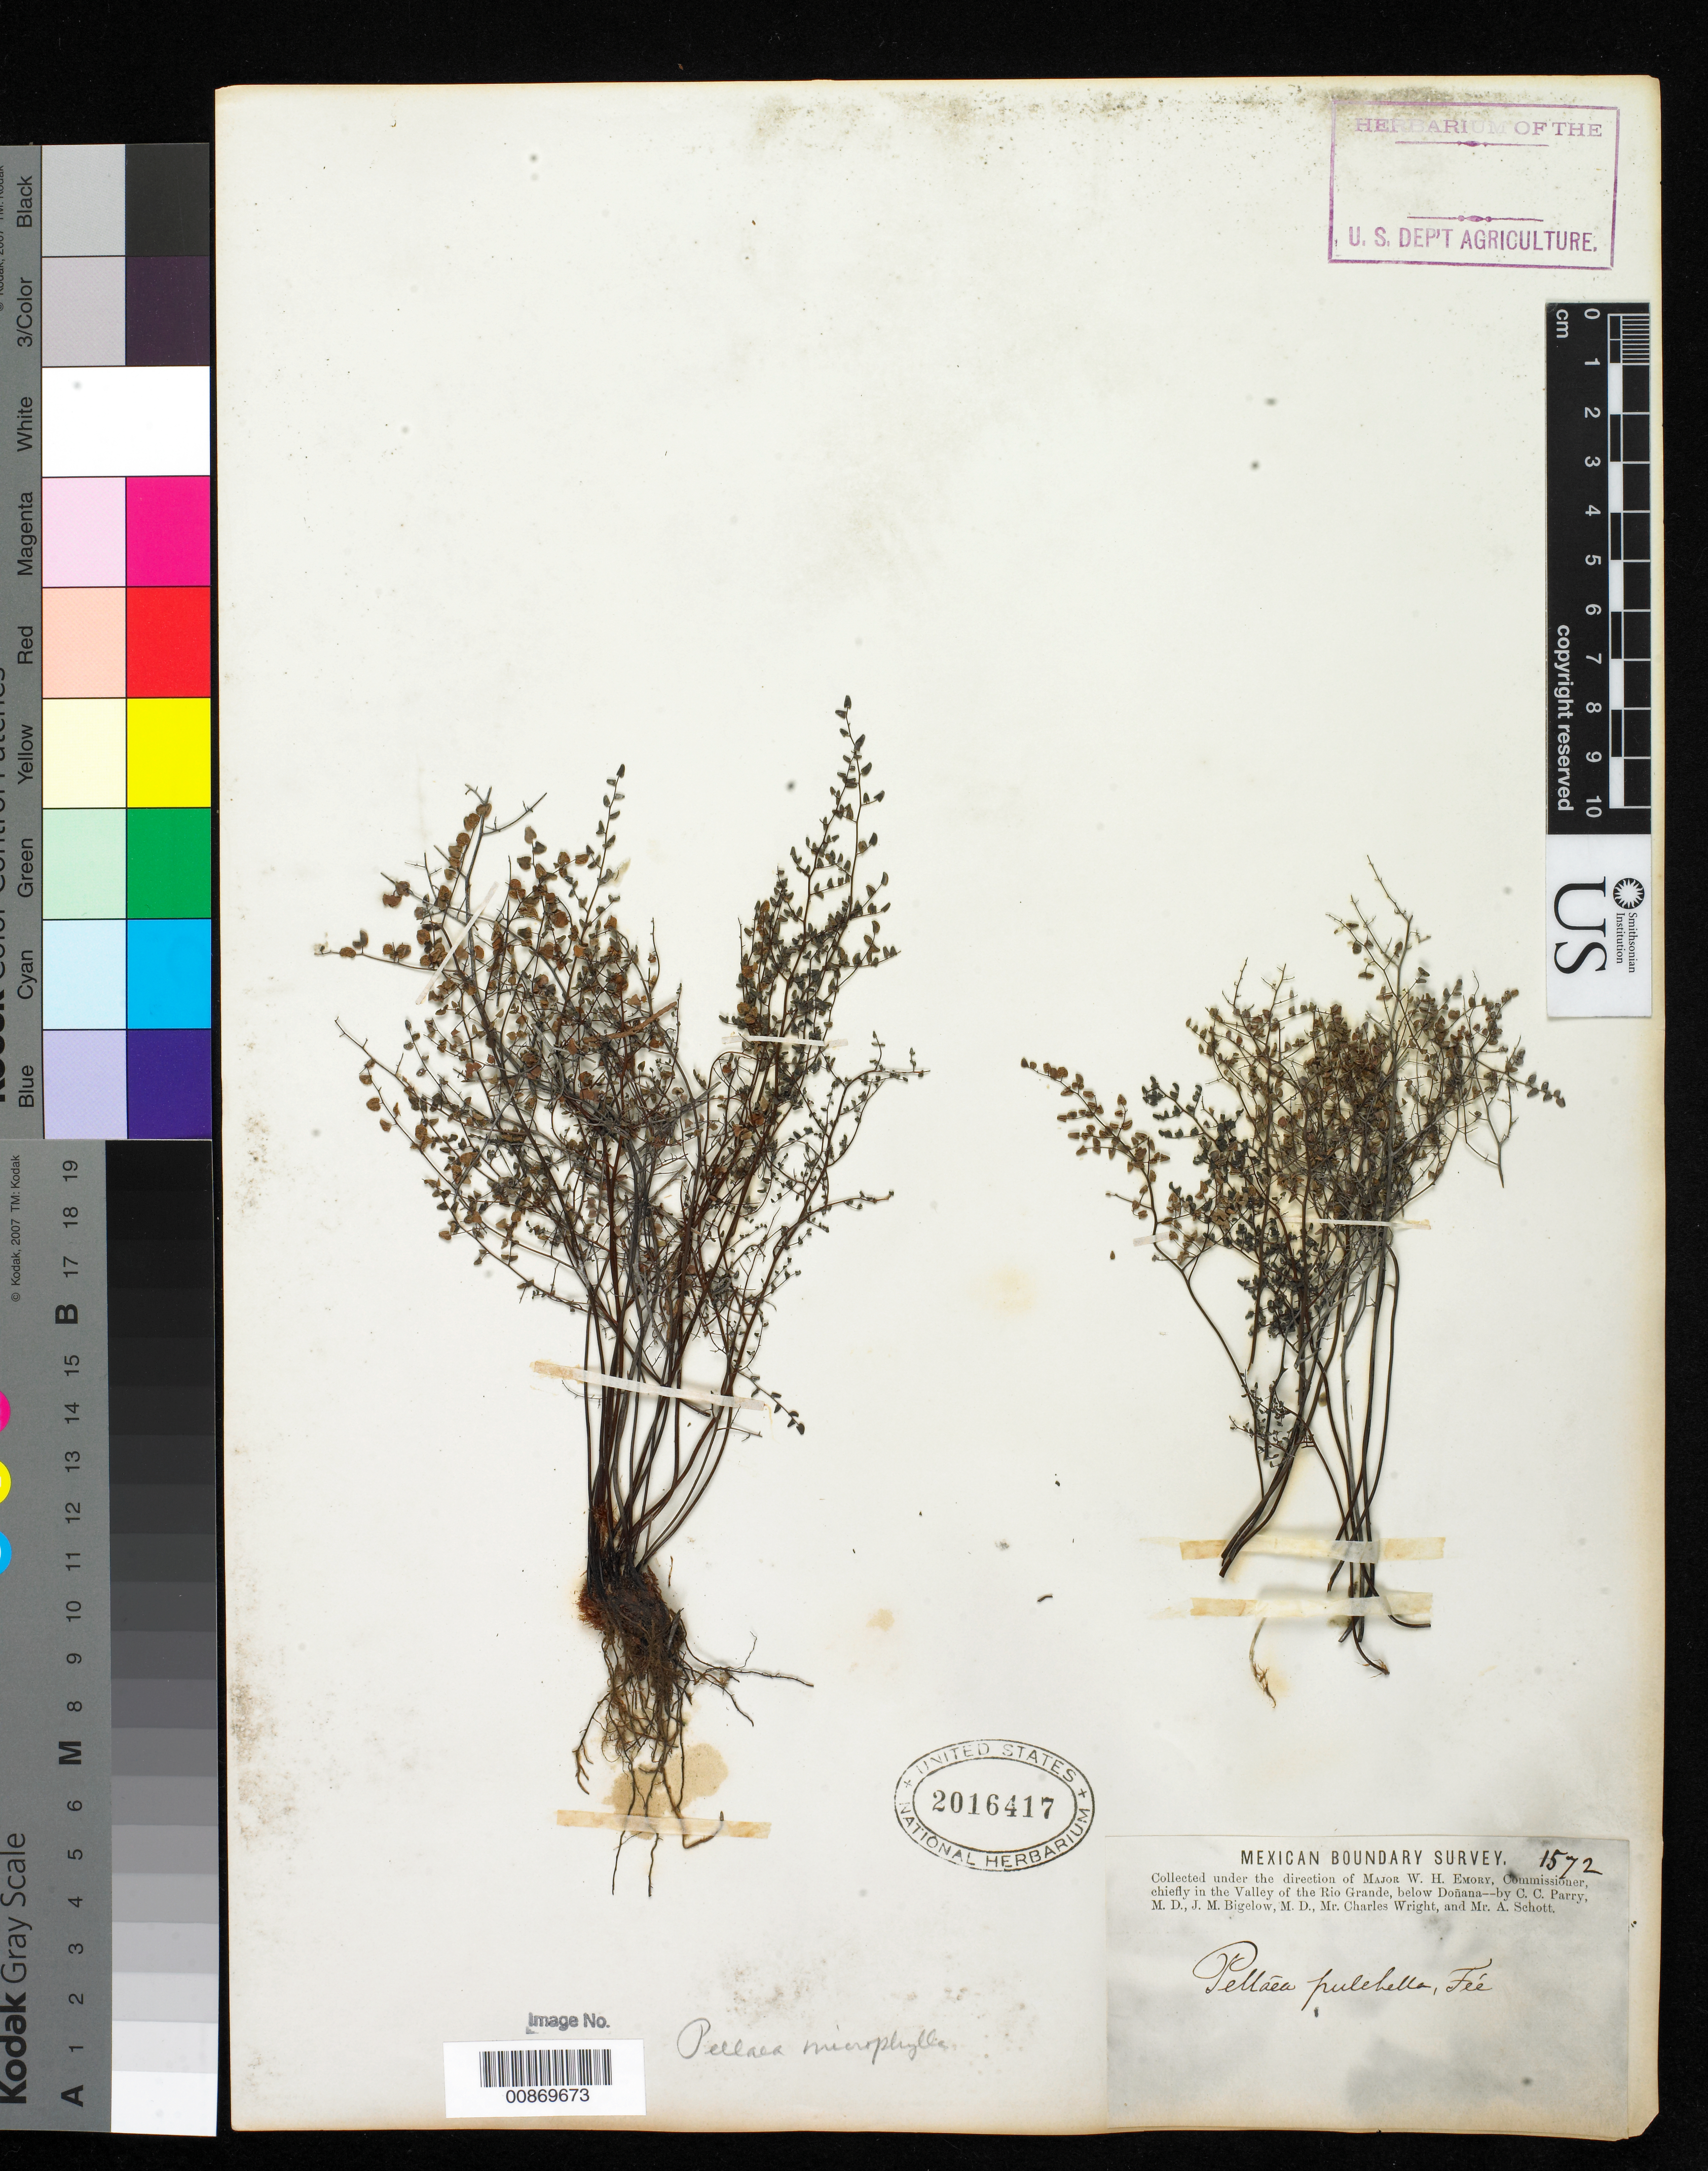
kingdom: Plantae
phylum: Tracheophyta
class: Polypodiopsida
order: Polypodiales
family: Pteridaceae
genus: Argyrochosma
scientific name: Argyrochosma microphylla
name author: (Mett. ex Kuhn) Windham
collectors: C. C. Parry, J. M. Bigelow, C. Wright & A. C. V. Schott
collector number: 1572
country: United States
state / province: New Mexico / Texas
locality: Valley of the Rio Grande, below Doñana.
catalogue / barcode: US 2016417